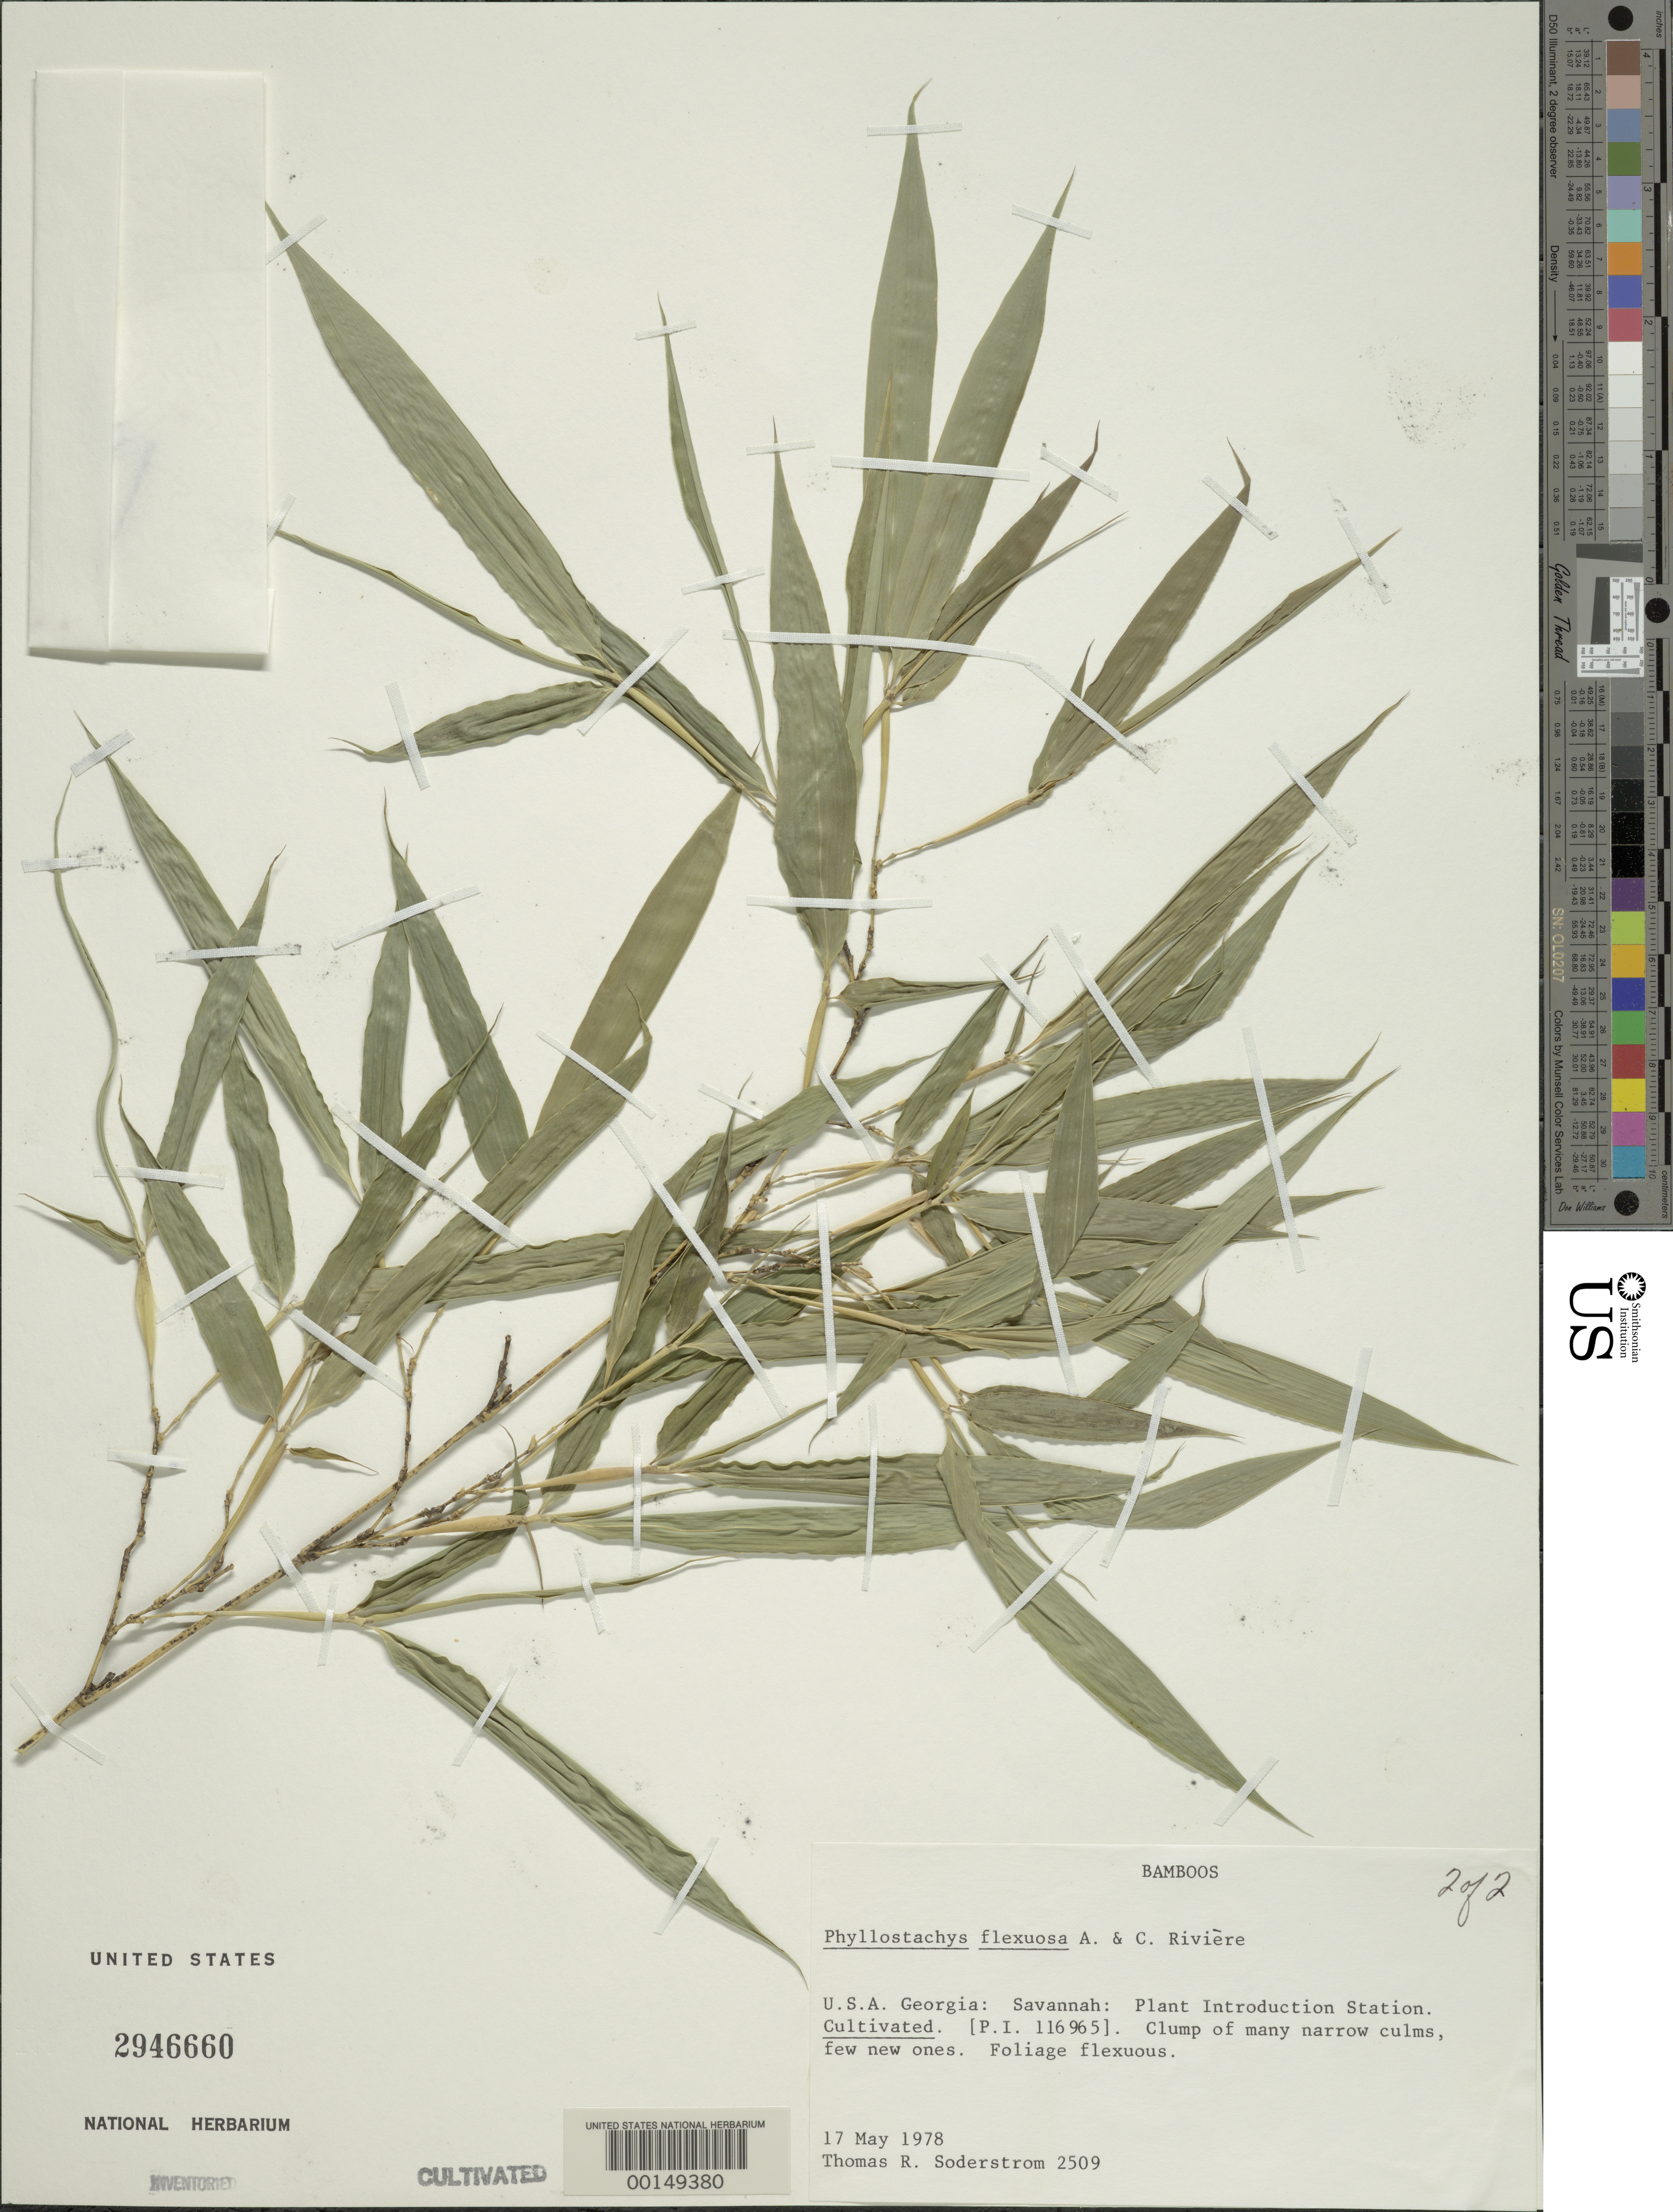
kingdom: Plantae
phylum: Tracheophyta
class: Liliopsida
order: Poales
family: Poaceae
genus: Phyllostachys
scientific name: Phyllostachys flexuosa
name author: Rivière & C. Rivière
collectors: T. R. Soderstrom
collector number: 2509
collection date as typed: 17 May 1978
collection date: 1978-05-17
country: United States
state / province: Georgia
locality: Savannah, barbour lathrop p.i. garden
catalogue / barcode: US 2946660